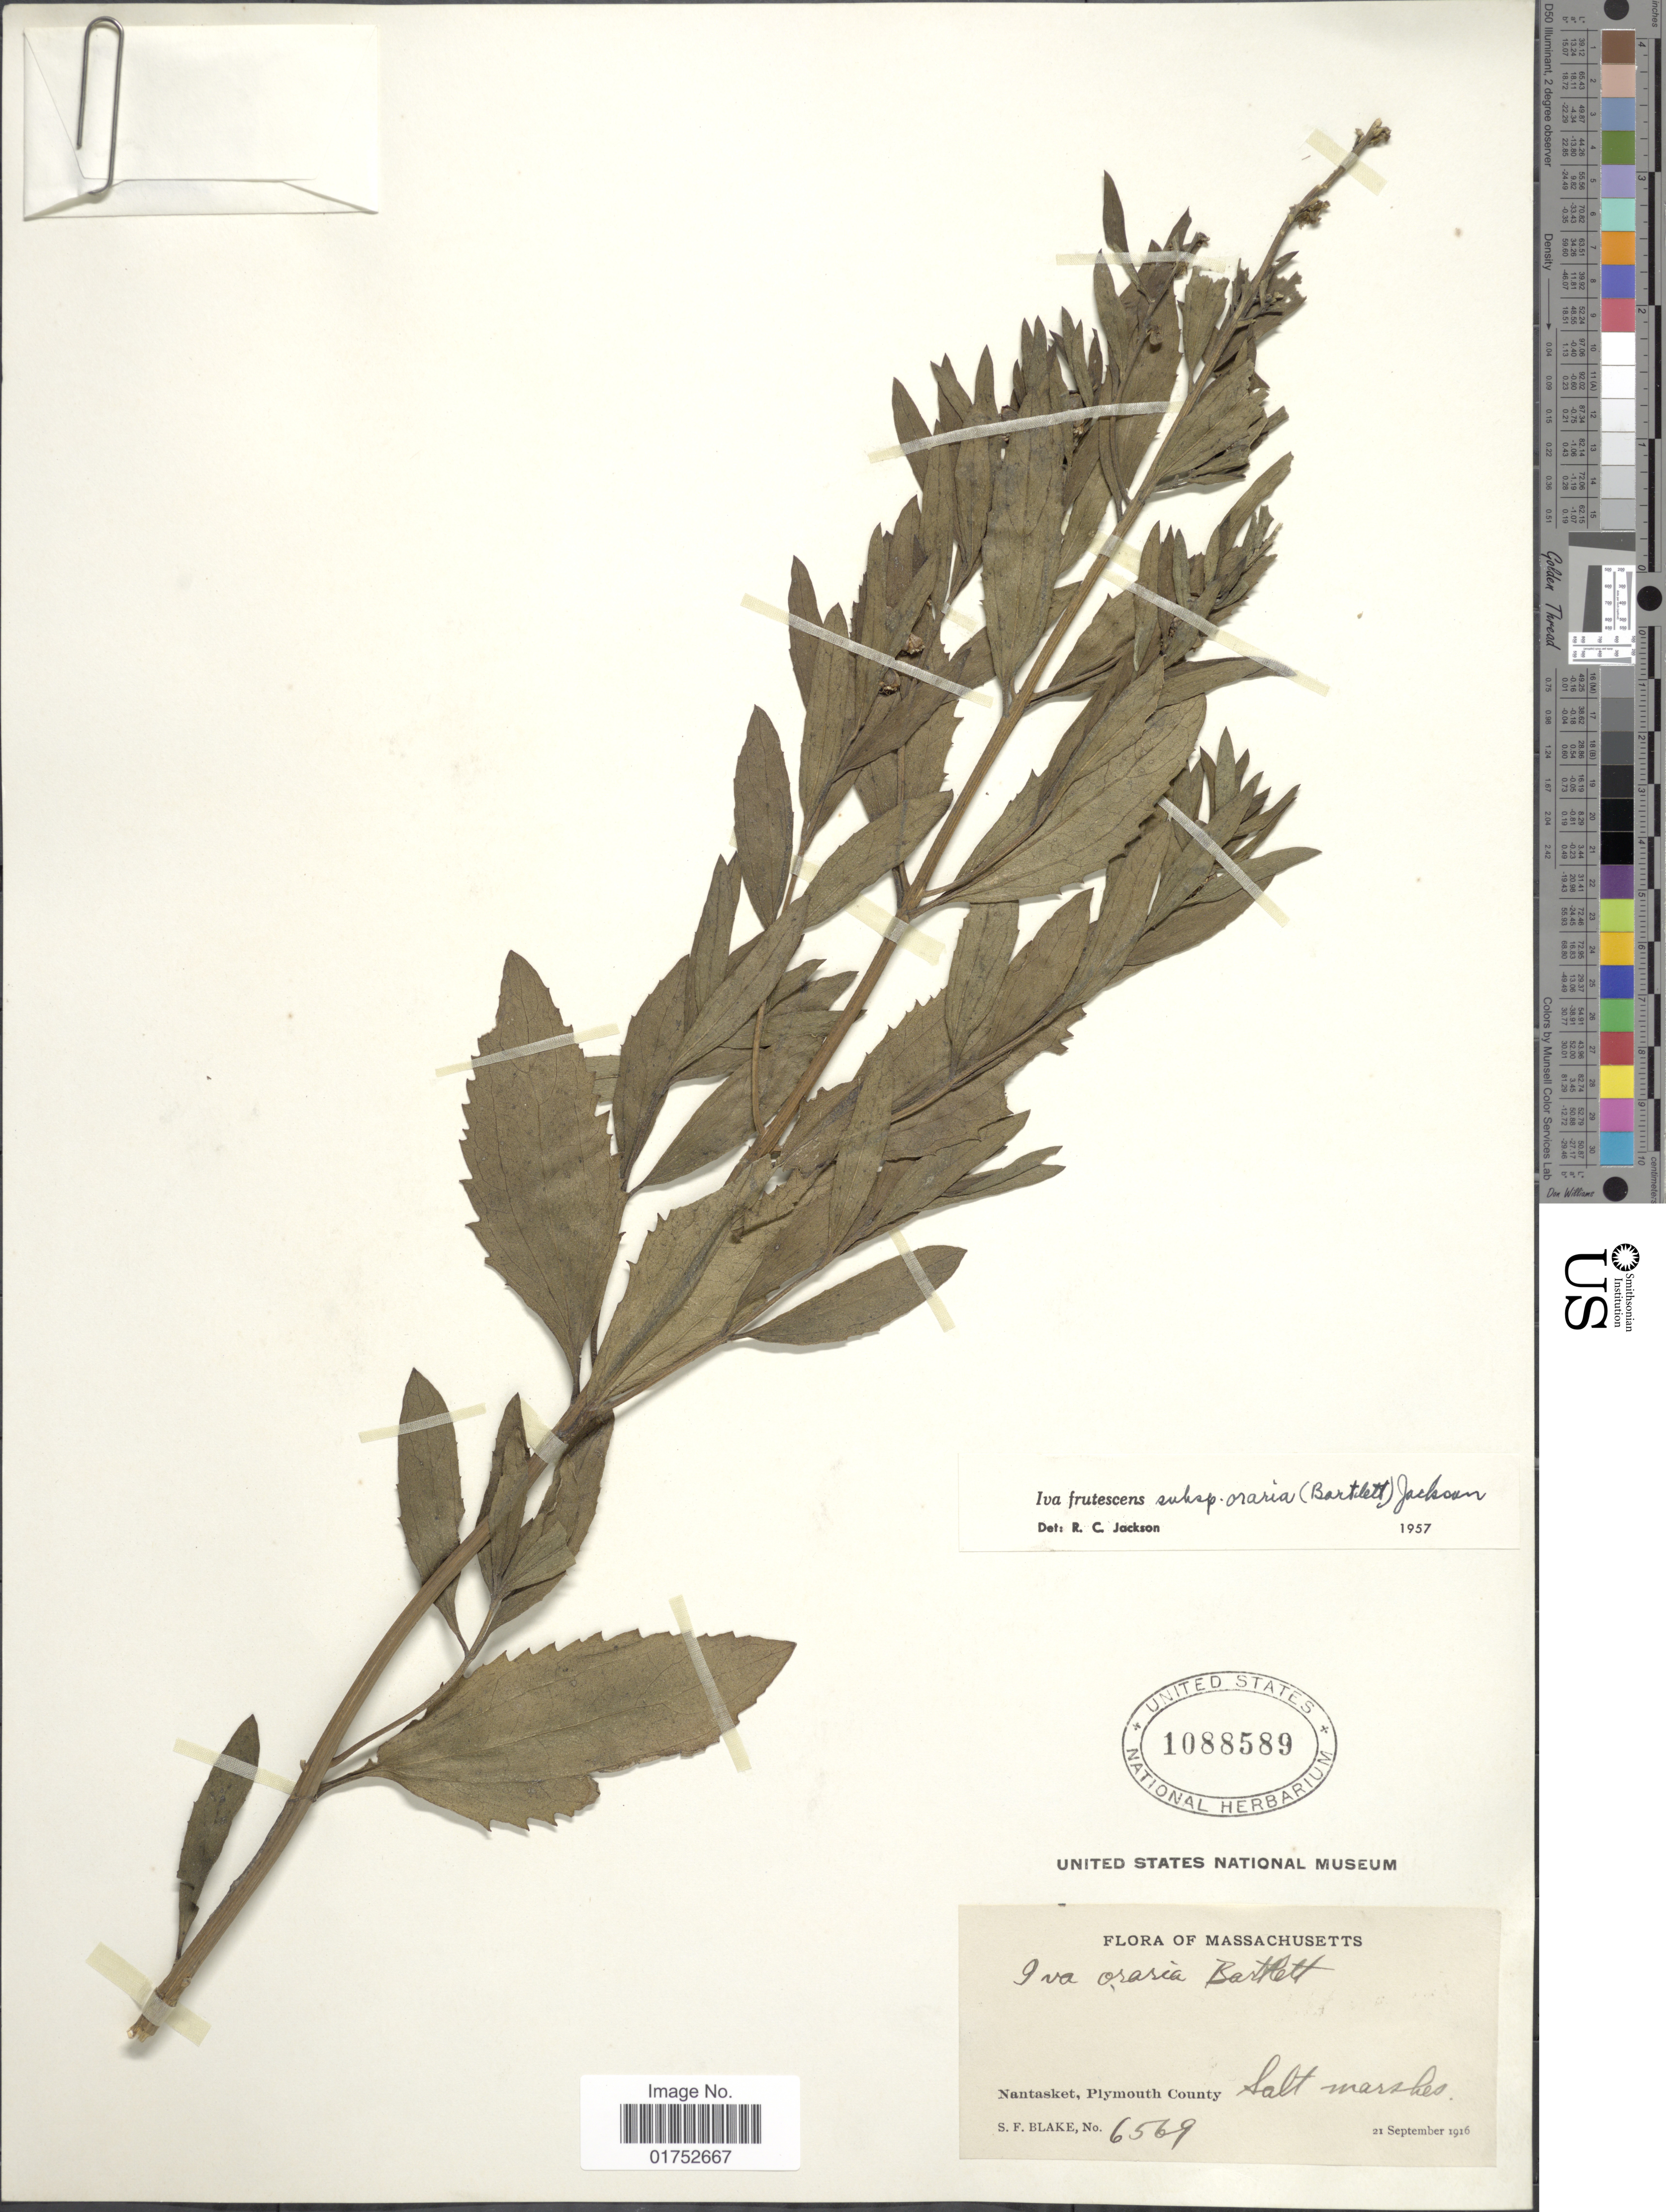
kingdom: Plantae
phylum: Tracheophyta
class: Magnoliopsida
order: Asterales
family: Asteraceae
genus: Iva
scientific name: Iva frutescens subsp. oraria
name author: (Bartlett) R.C. Jacks.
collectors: S. Blake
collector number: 6569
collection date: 1916-09-21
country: United States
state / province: Massachusetts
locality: Nantasket, Plymouth County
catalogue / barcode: US 1088589